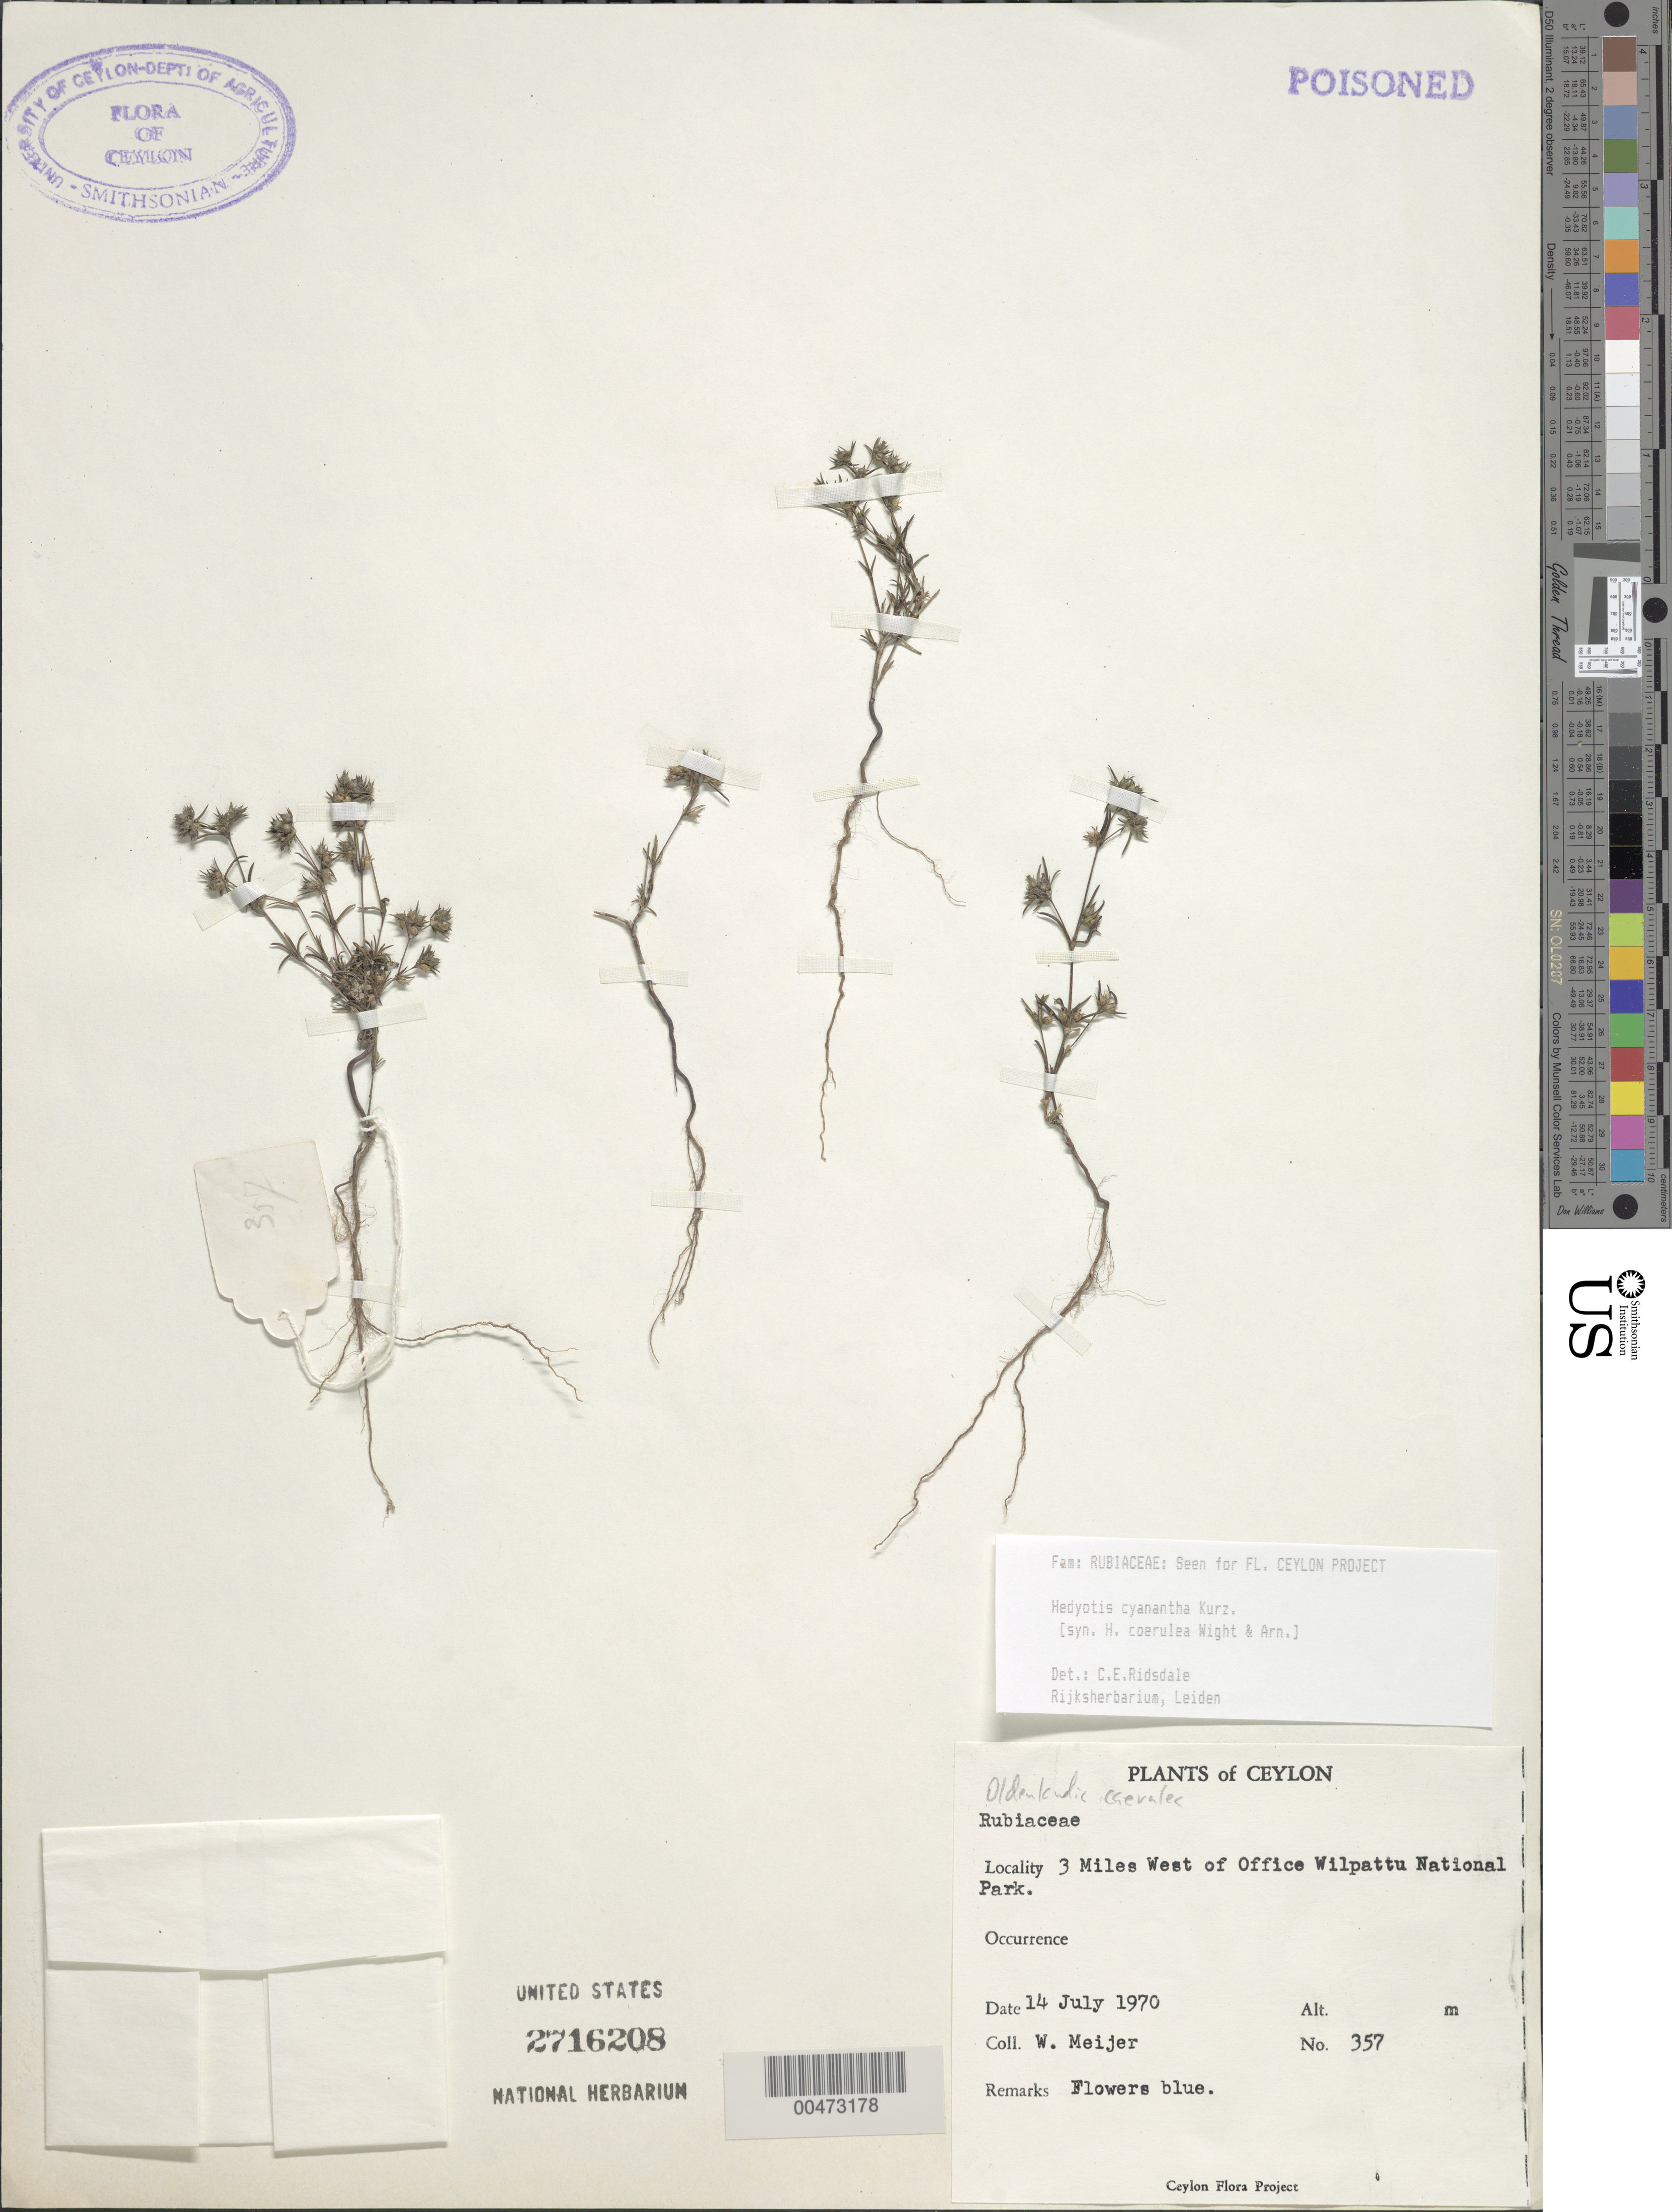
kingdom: Plantae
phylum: Tracheophyta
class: Magnoliopsida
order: Gentianales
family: Rubiaceae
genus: Hedyotis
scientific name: Hedyotis cyanantha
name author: Kurz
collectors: W. Meijer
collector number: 357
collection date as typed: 14 Jul 1970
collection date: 1970-07-14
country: Sri Lanka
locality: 3 mi W of Office Wilpattu National Park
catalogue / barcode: US 2716208